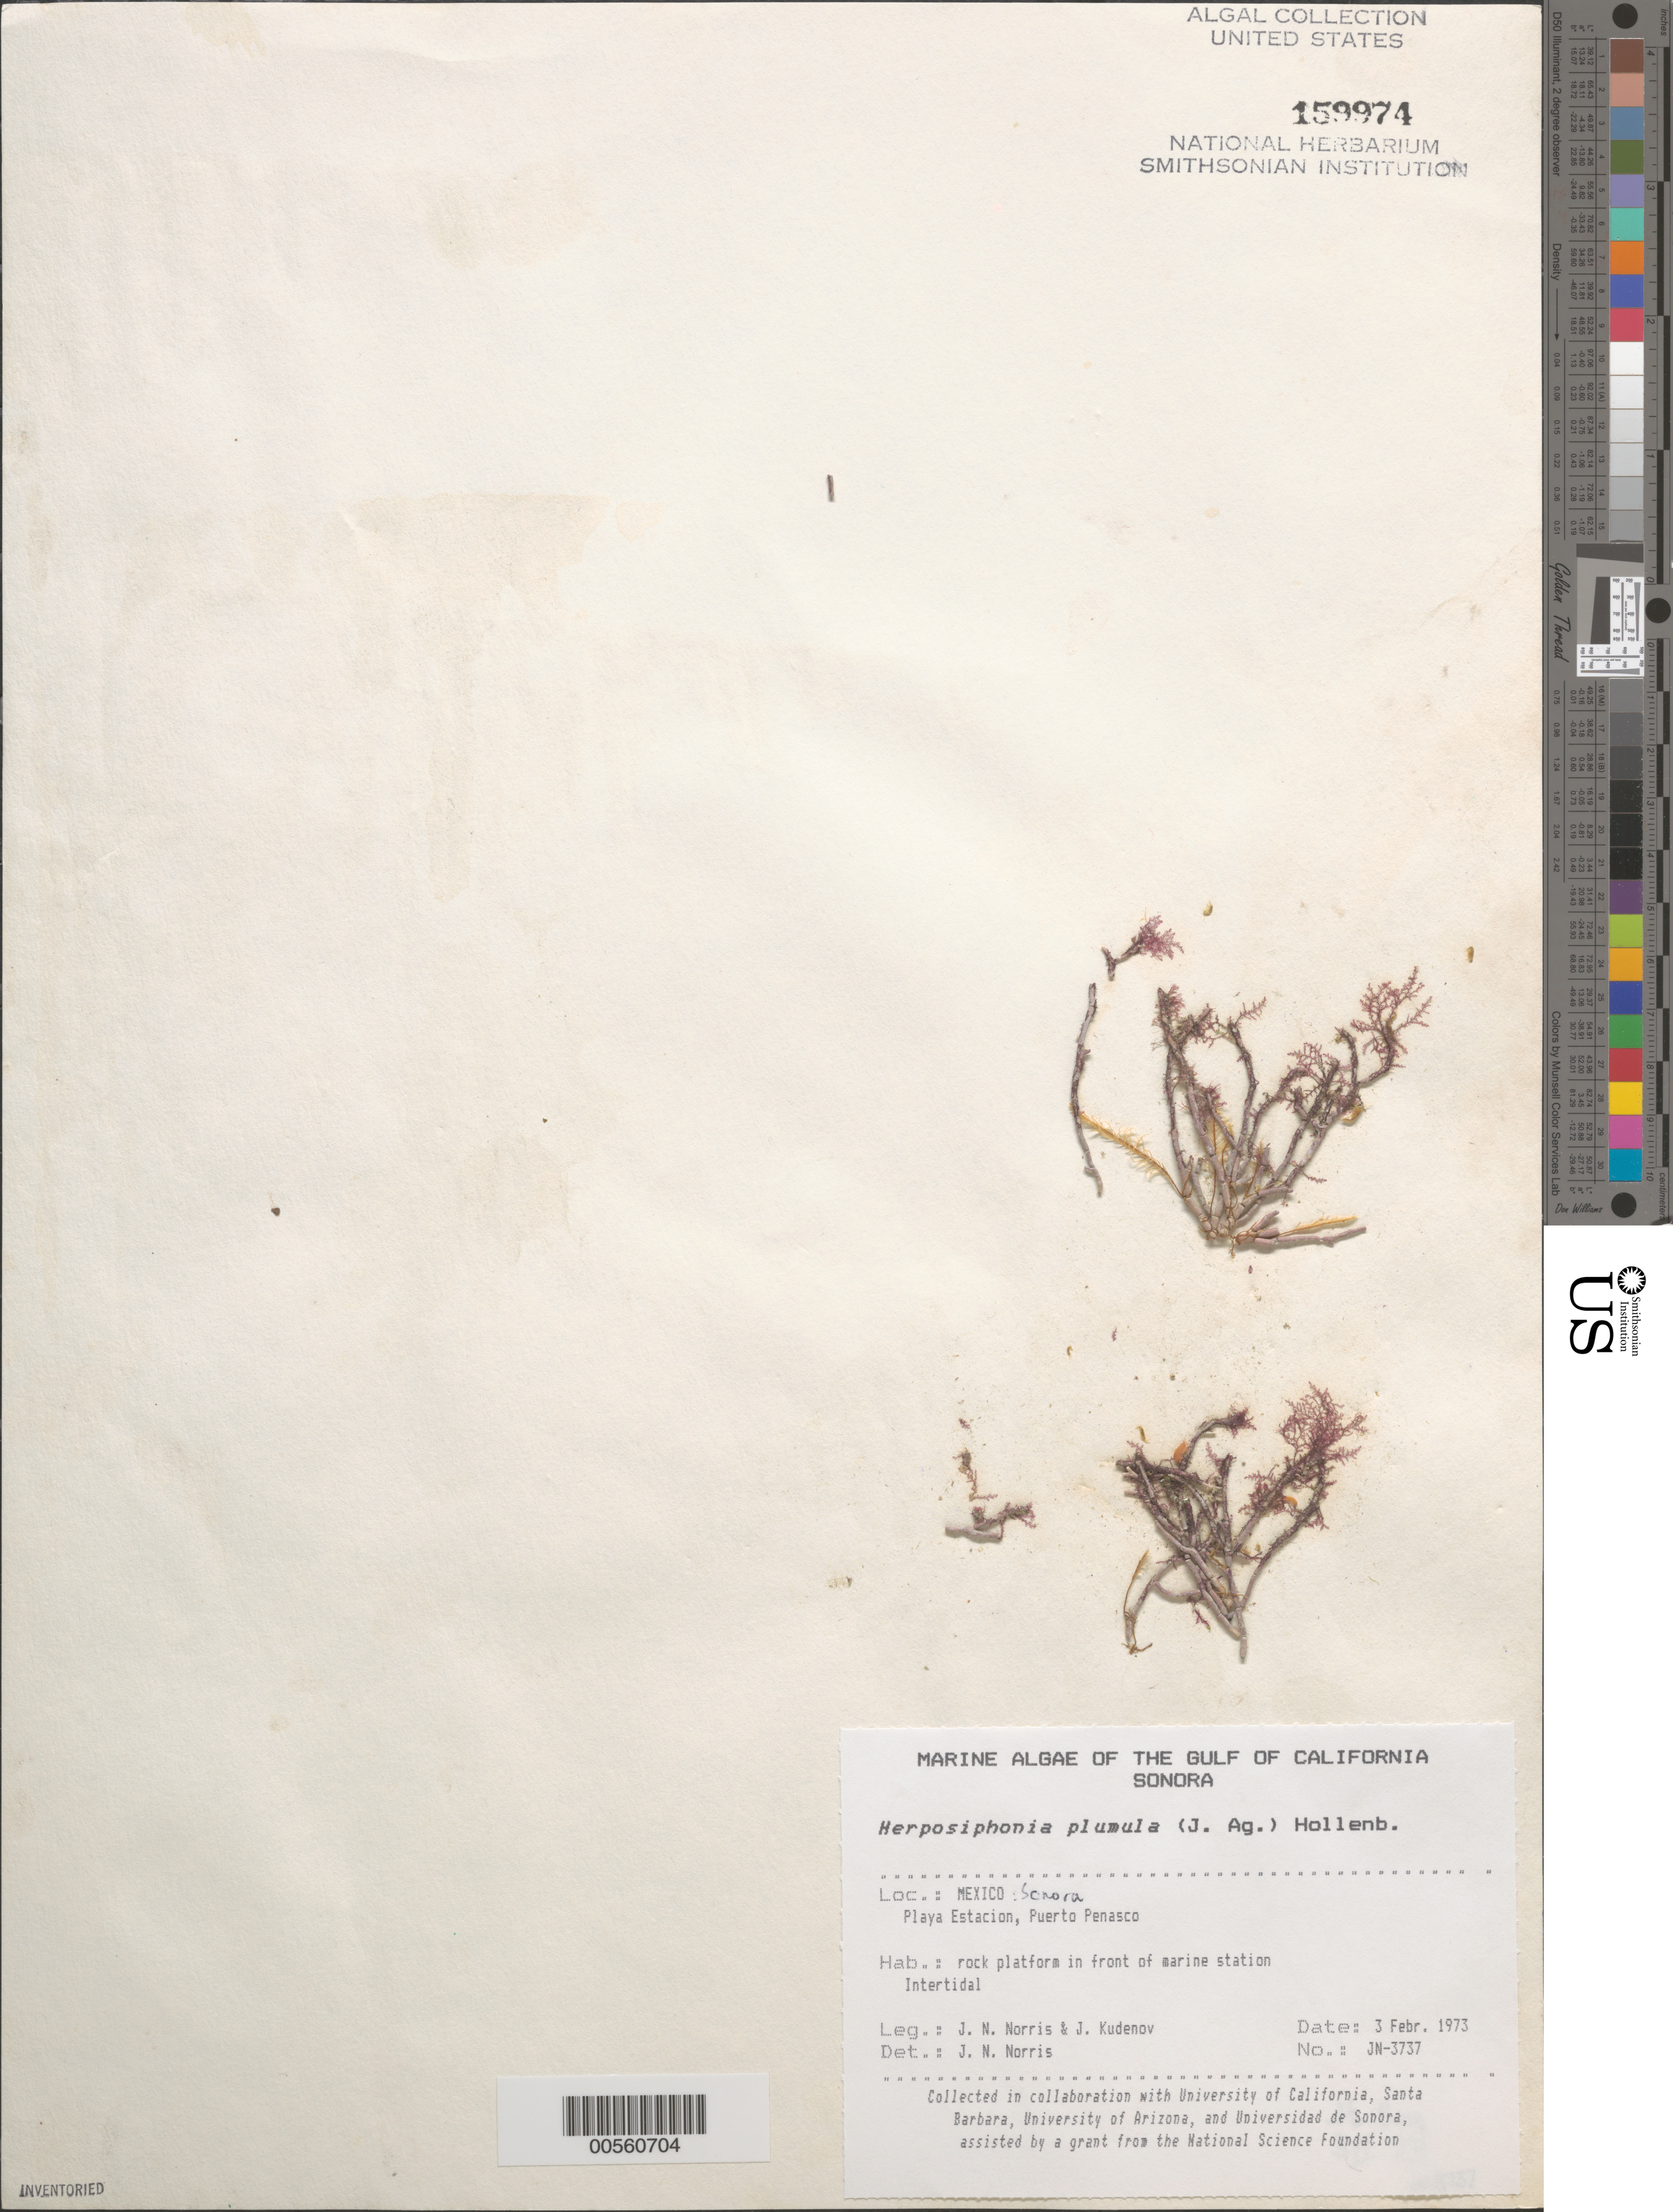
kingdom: Plantae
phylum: Rhodophyta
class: Florideophyceae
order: Ceramiales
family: Rhodomelaceae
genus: Herposiphonia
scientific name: Herposiphonia plumula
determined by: Norris, James N.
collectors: J. N. Norris & J. Kudenov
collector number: JN-3737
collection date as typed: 03 Feb 1973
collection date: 1973-02-03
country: Mexico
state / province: Sonora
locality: Playa Estacion, Puerto Penasco, marine station shore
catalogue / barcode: US 159974